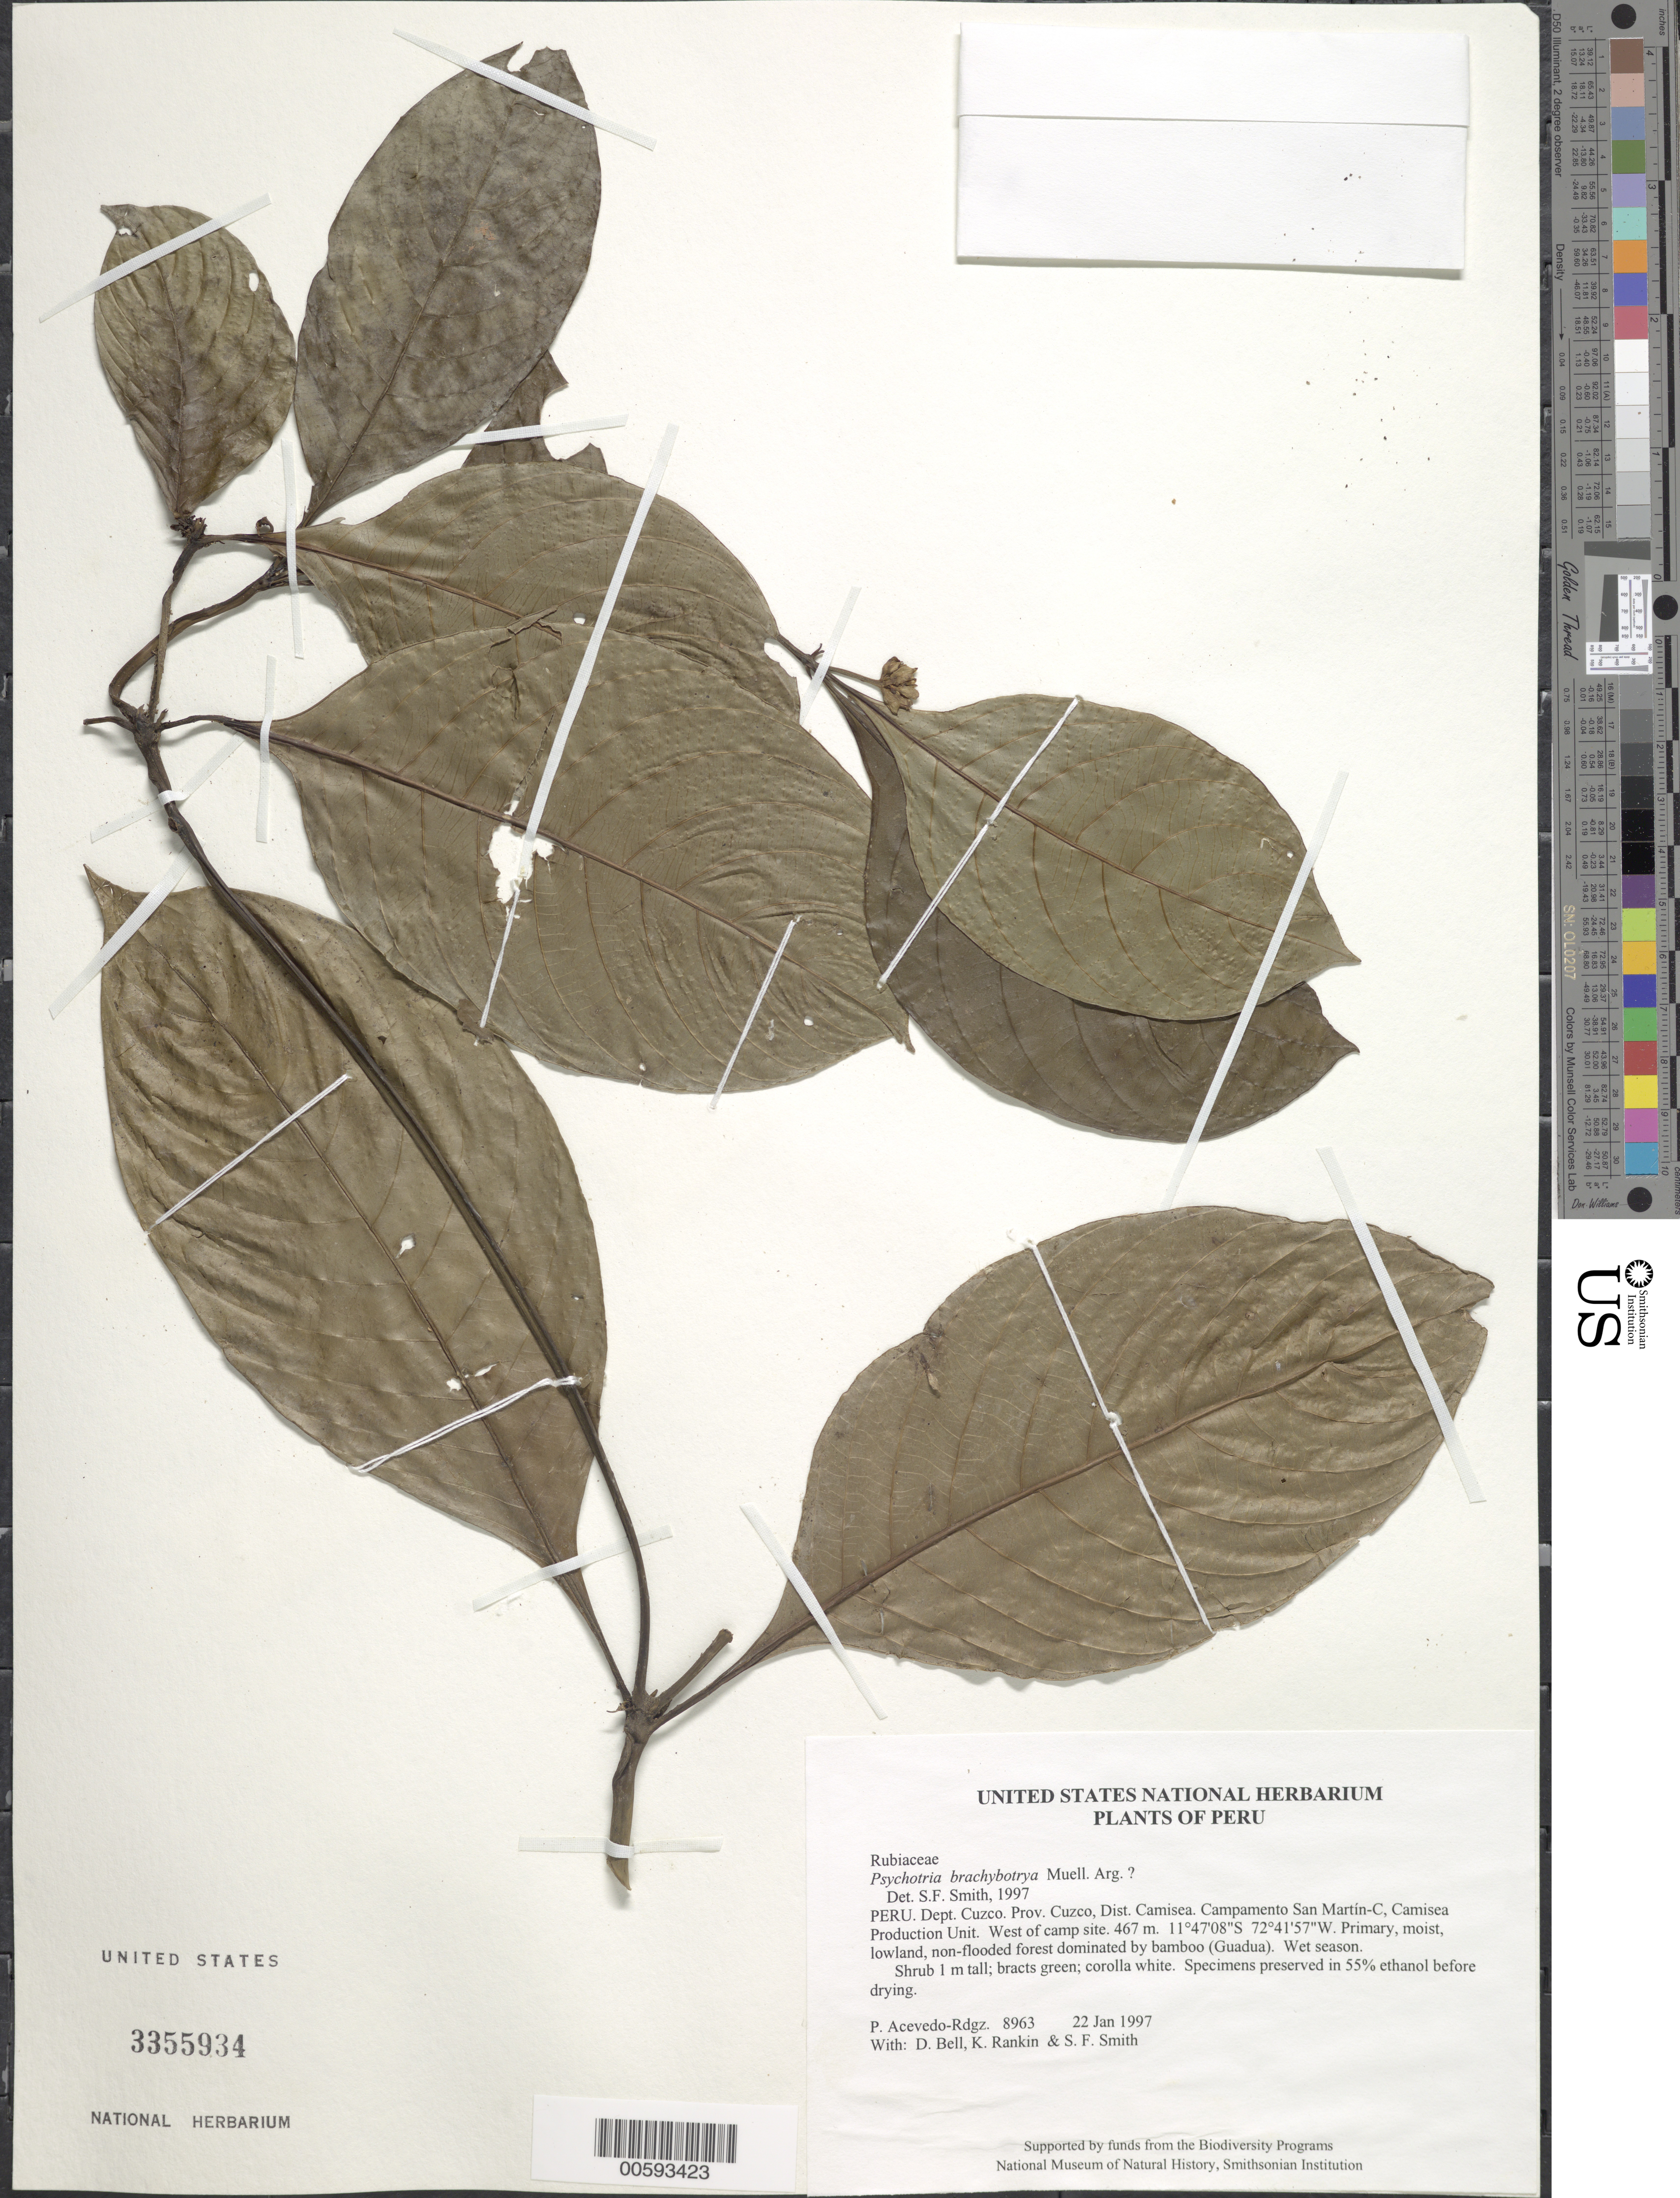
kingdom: Plantae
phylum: Tracheophyta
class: Magnoliopsida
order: Gentianales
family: Rubiaceae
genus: Psychotria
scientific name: Psychotria gracilenta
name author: Müll. Arg.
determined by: Taylor, Charlotte M.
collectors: P. Acevedo-Rodr., D. A. Bell, K. B. Rankin & S.F. Smith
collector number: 8963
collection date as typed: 22 Jan 1997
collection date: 1997-01-22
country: Peru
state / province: Cusco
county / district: Cusco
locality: Districto Camisea, Campamento San Martín-C, Camisea Production Unit. West of camp site.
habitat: Primary, moist, lowland, non-flooded forest dominated by bamboo (Guadua). Wet season.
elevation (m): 467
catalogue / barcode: US 3355934